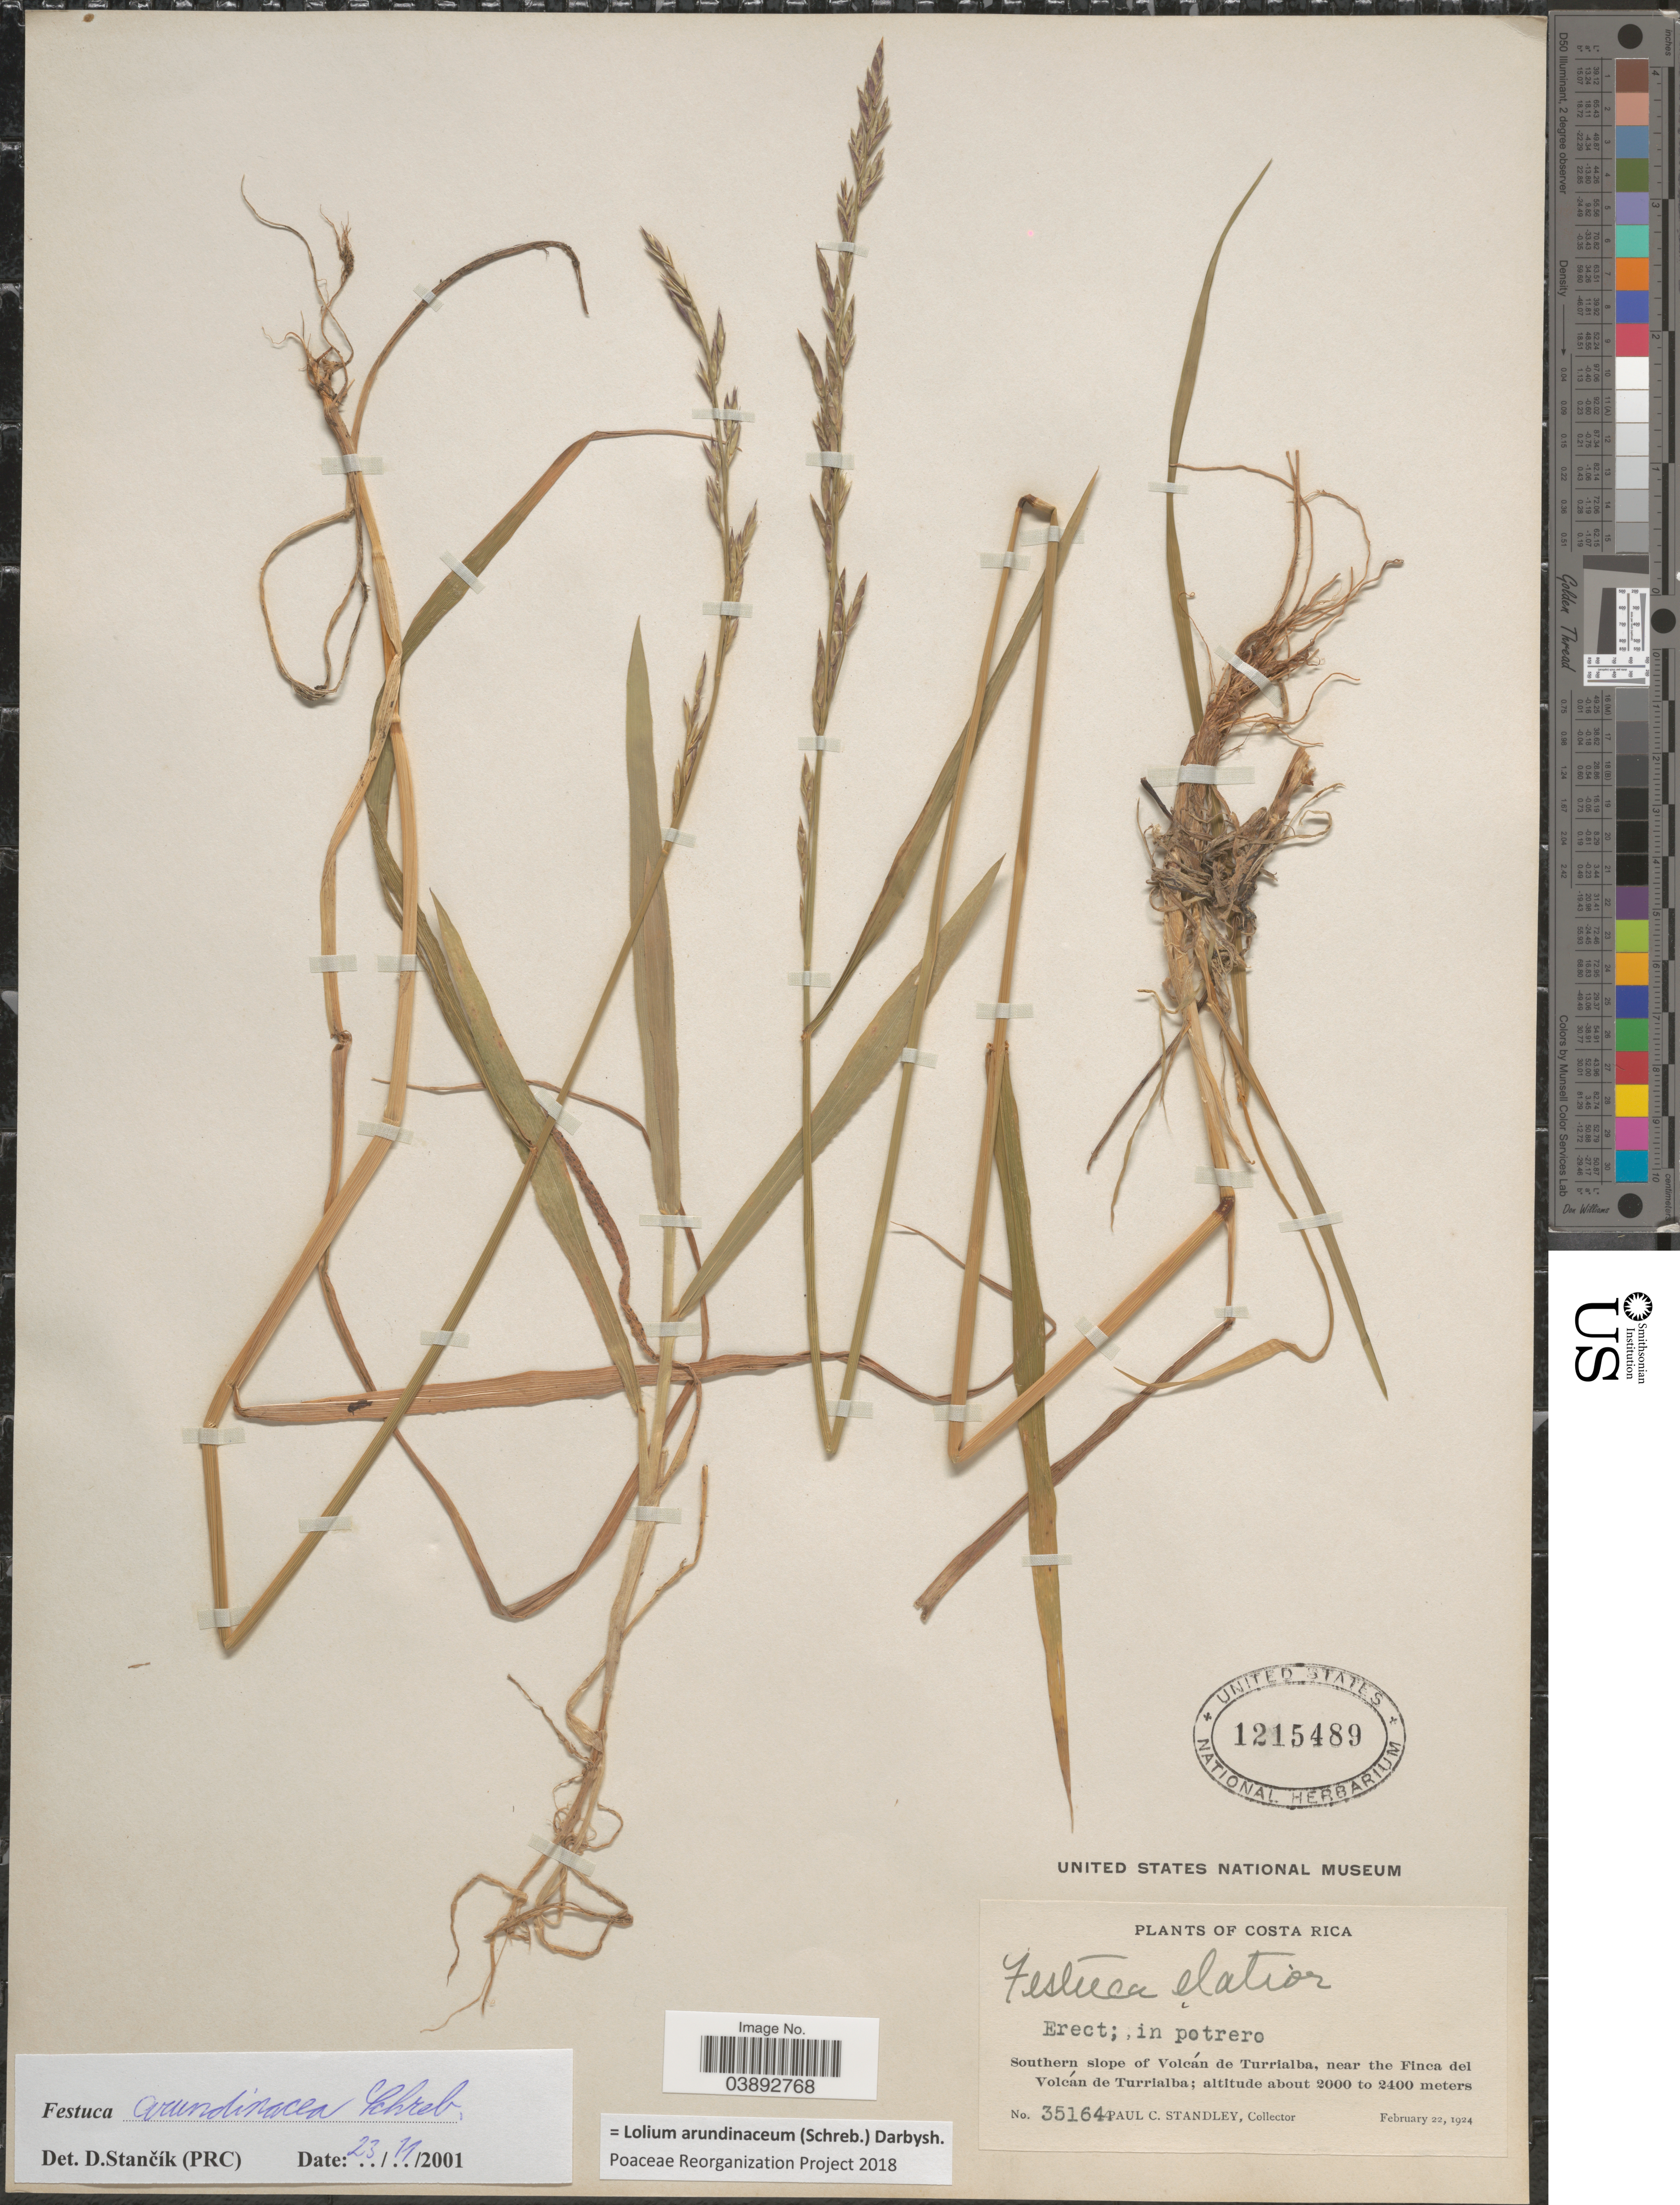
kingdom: Plantae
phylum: Tracheophyta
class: Liliopsida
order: Poales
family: Poaceae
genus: Lolium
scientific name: Lolium arundinaceum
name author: (Schreb.) Darbysh.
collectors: P. C. Standley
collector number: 35164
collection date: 1924-02-22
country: Costa Rica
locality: Southern slope of Volcán de Turrialba, near the Finca del Volcán de Turrialba.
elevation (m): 2000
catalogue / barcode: US 1215489